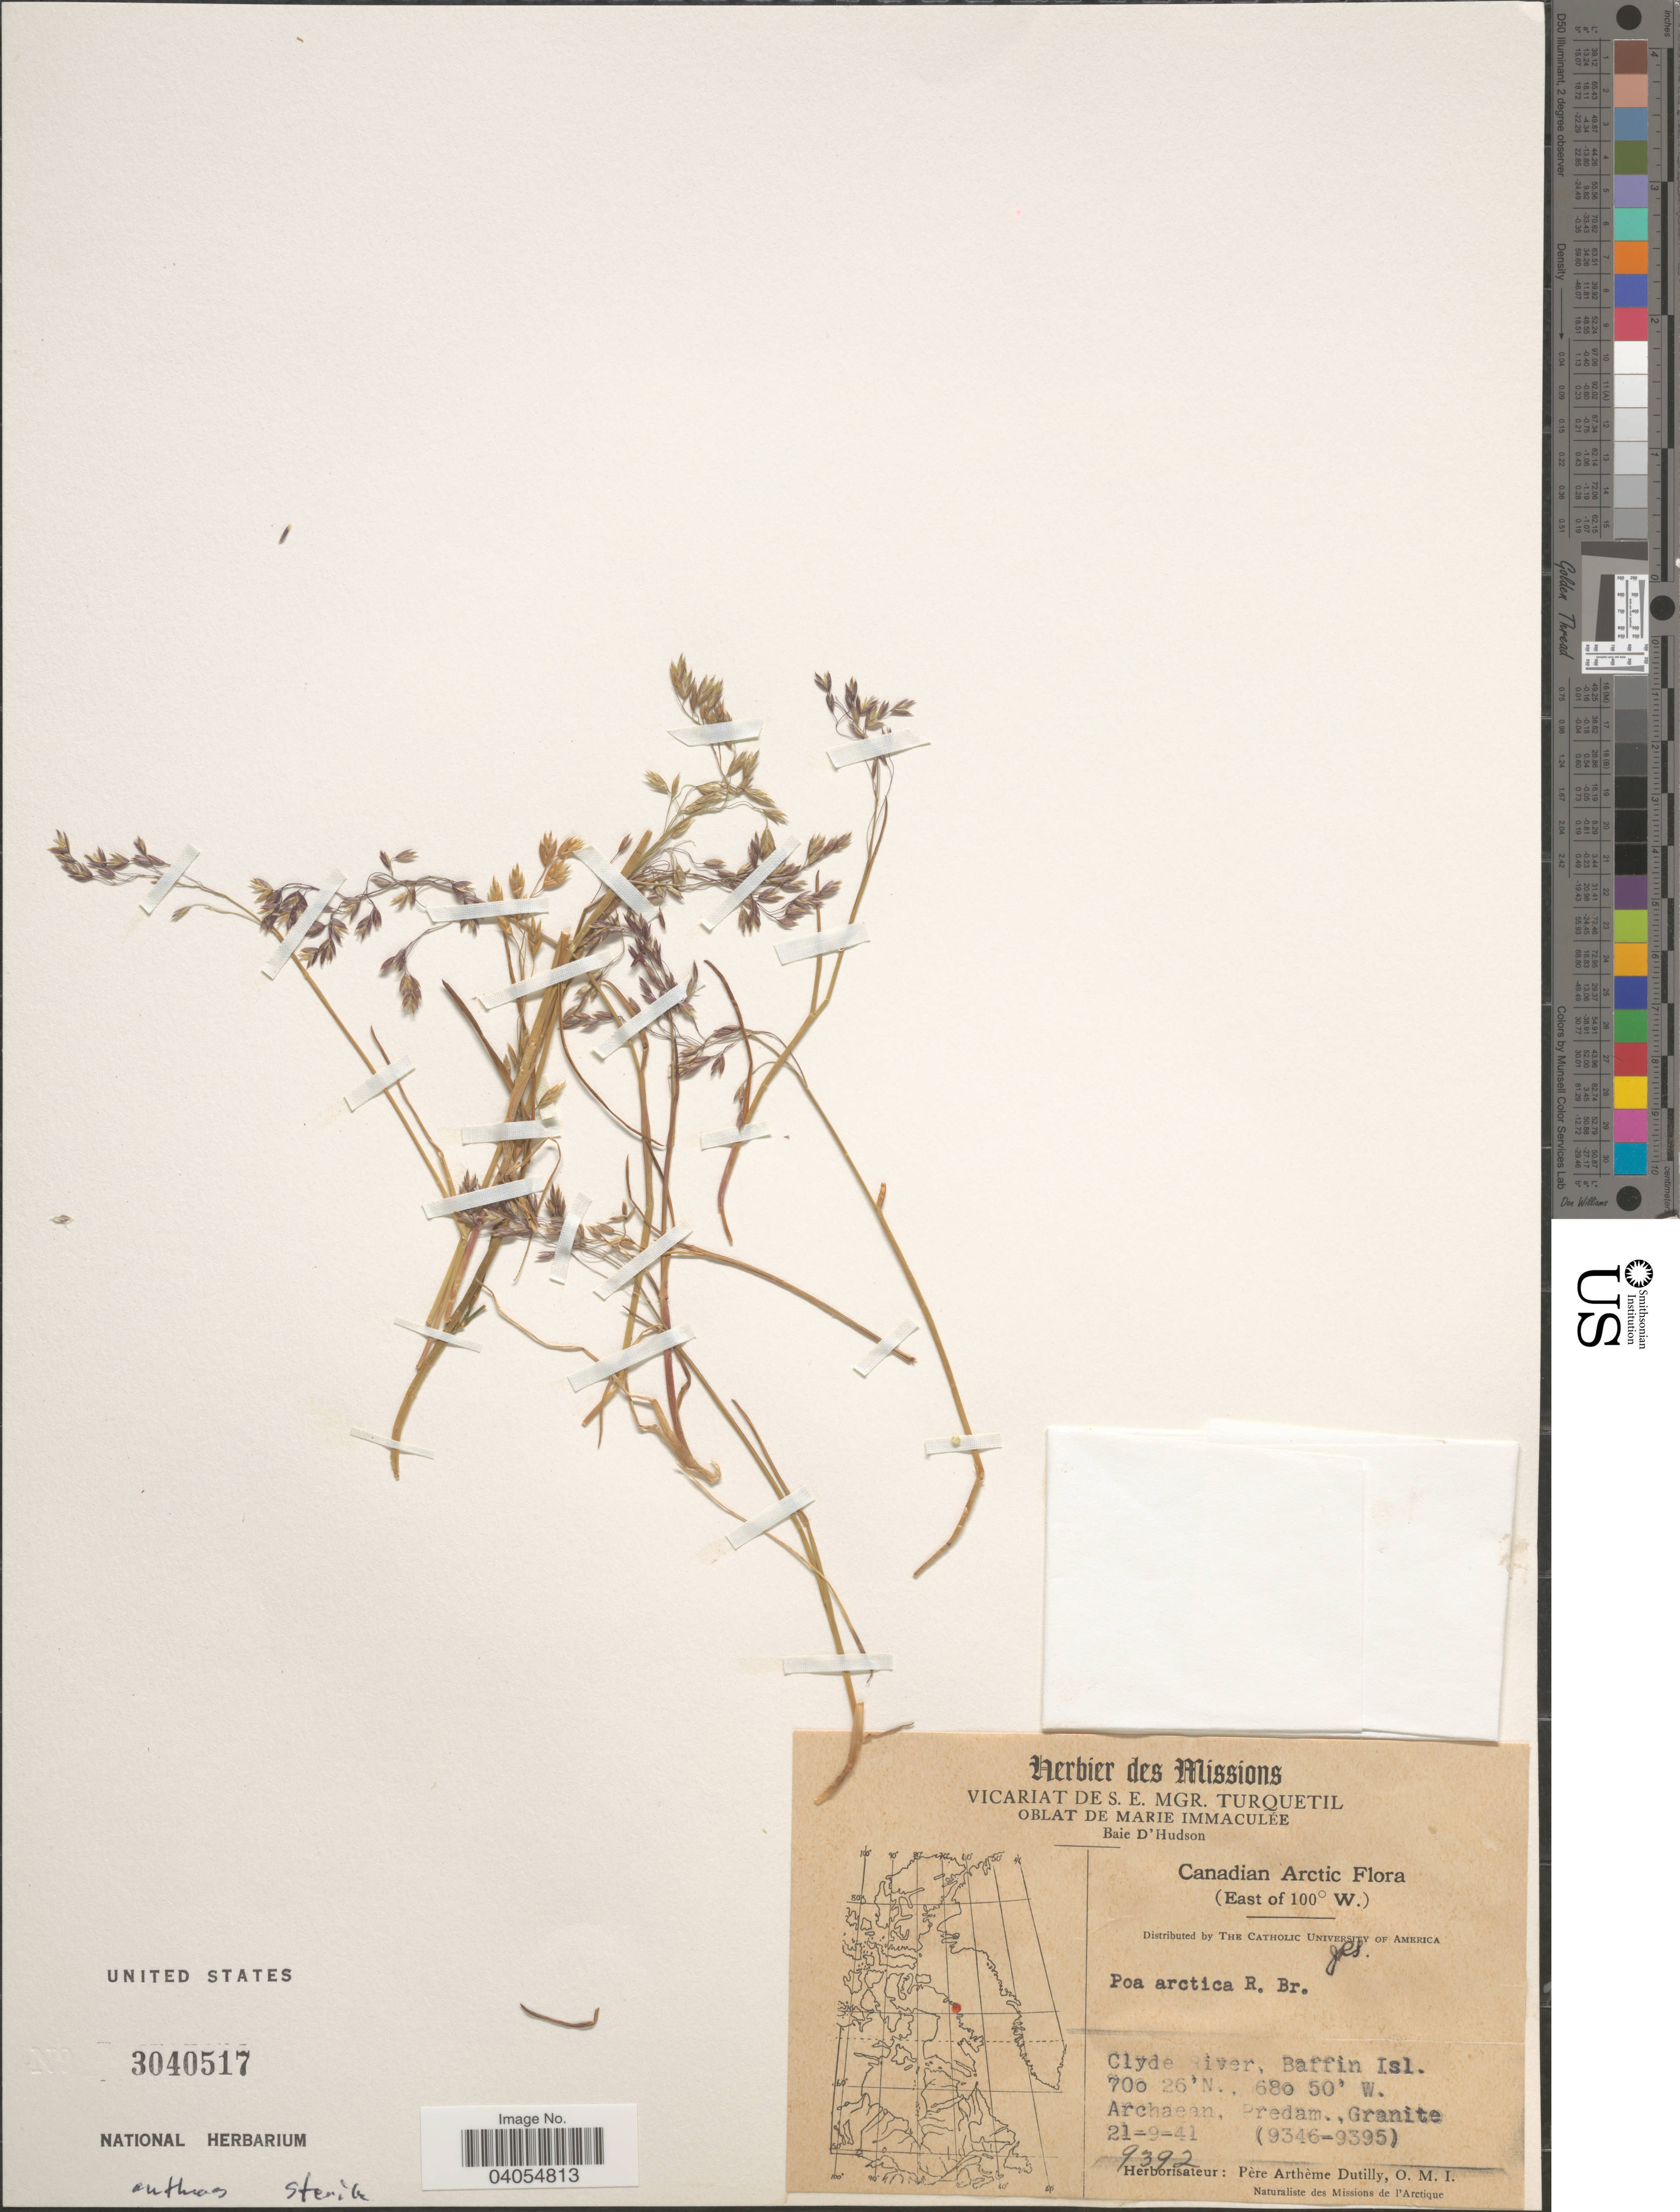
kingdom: Plantae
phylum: Tracheophyta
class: Liliopsida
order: Poales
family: Poaceae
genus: Poa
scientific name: Poa arctica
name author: R. Br.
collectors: P. Dutilly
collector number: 9392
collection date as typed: Transcribed d/m/y: 21/9/41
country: Canada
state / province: Nunavut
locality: Canadian Arctic (East of 100° W). Clyde River, Baffin Isl.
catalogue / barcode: US 3040517